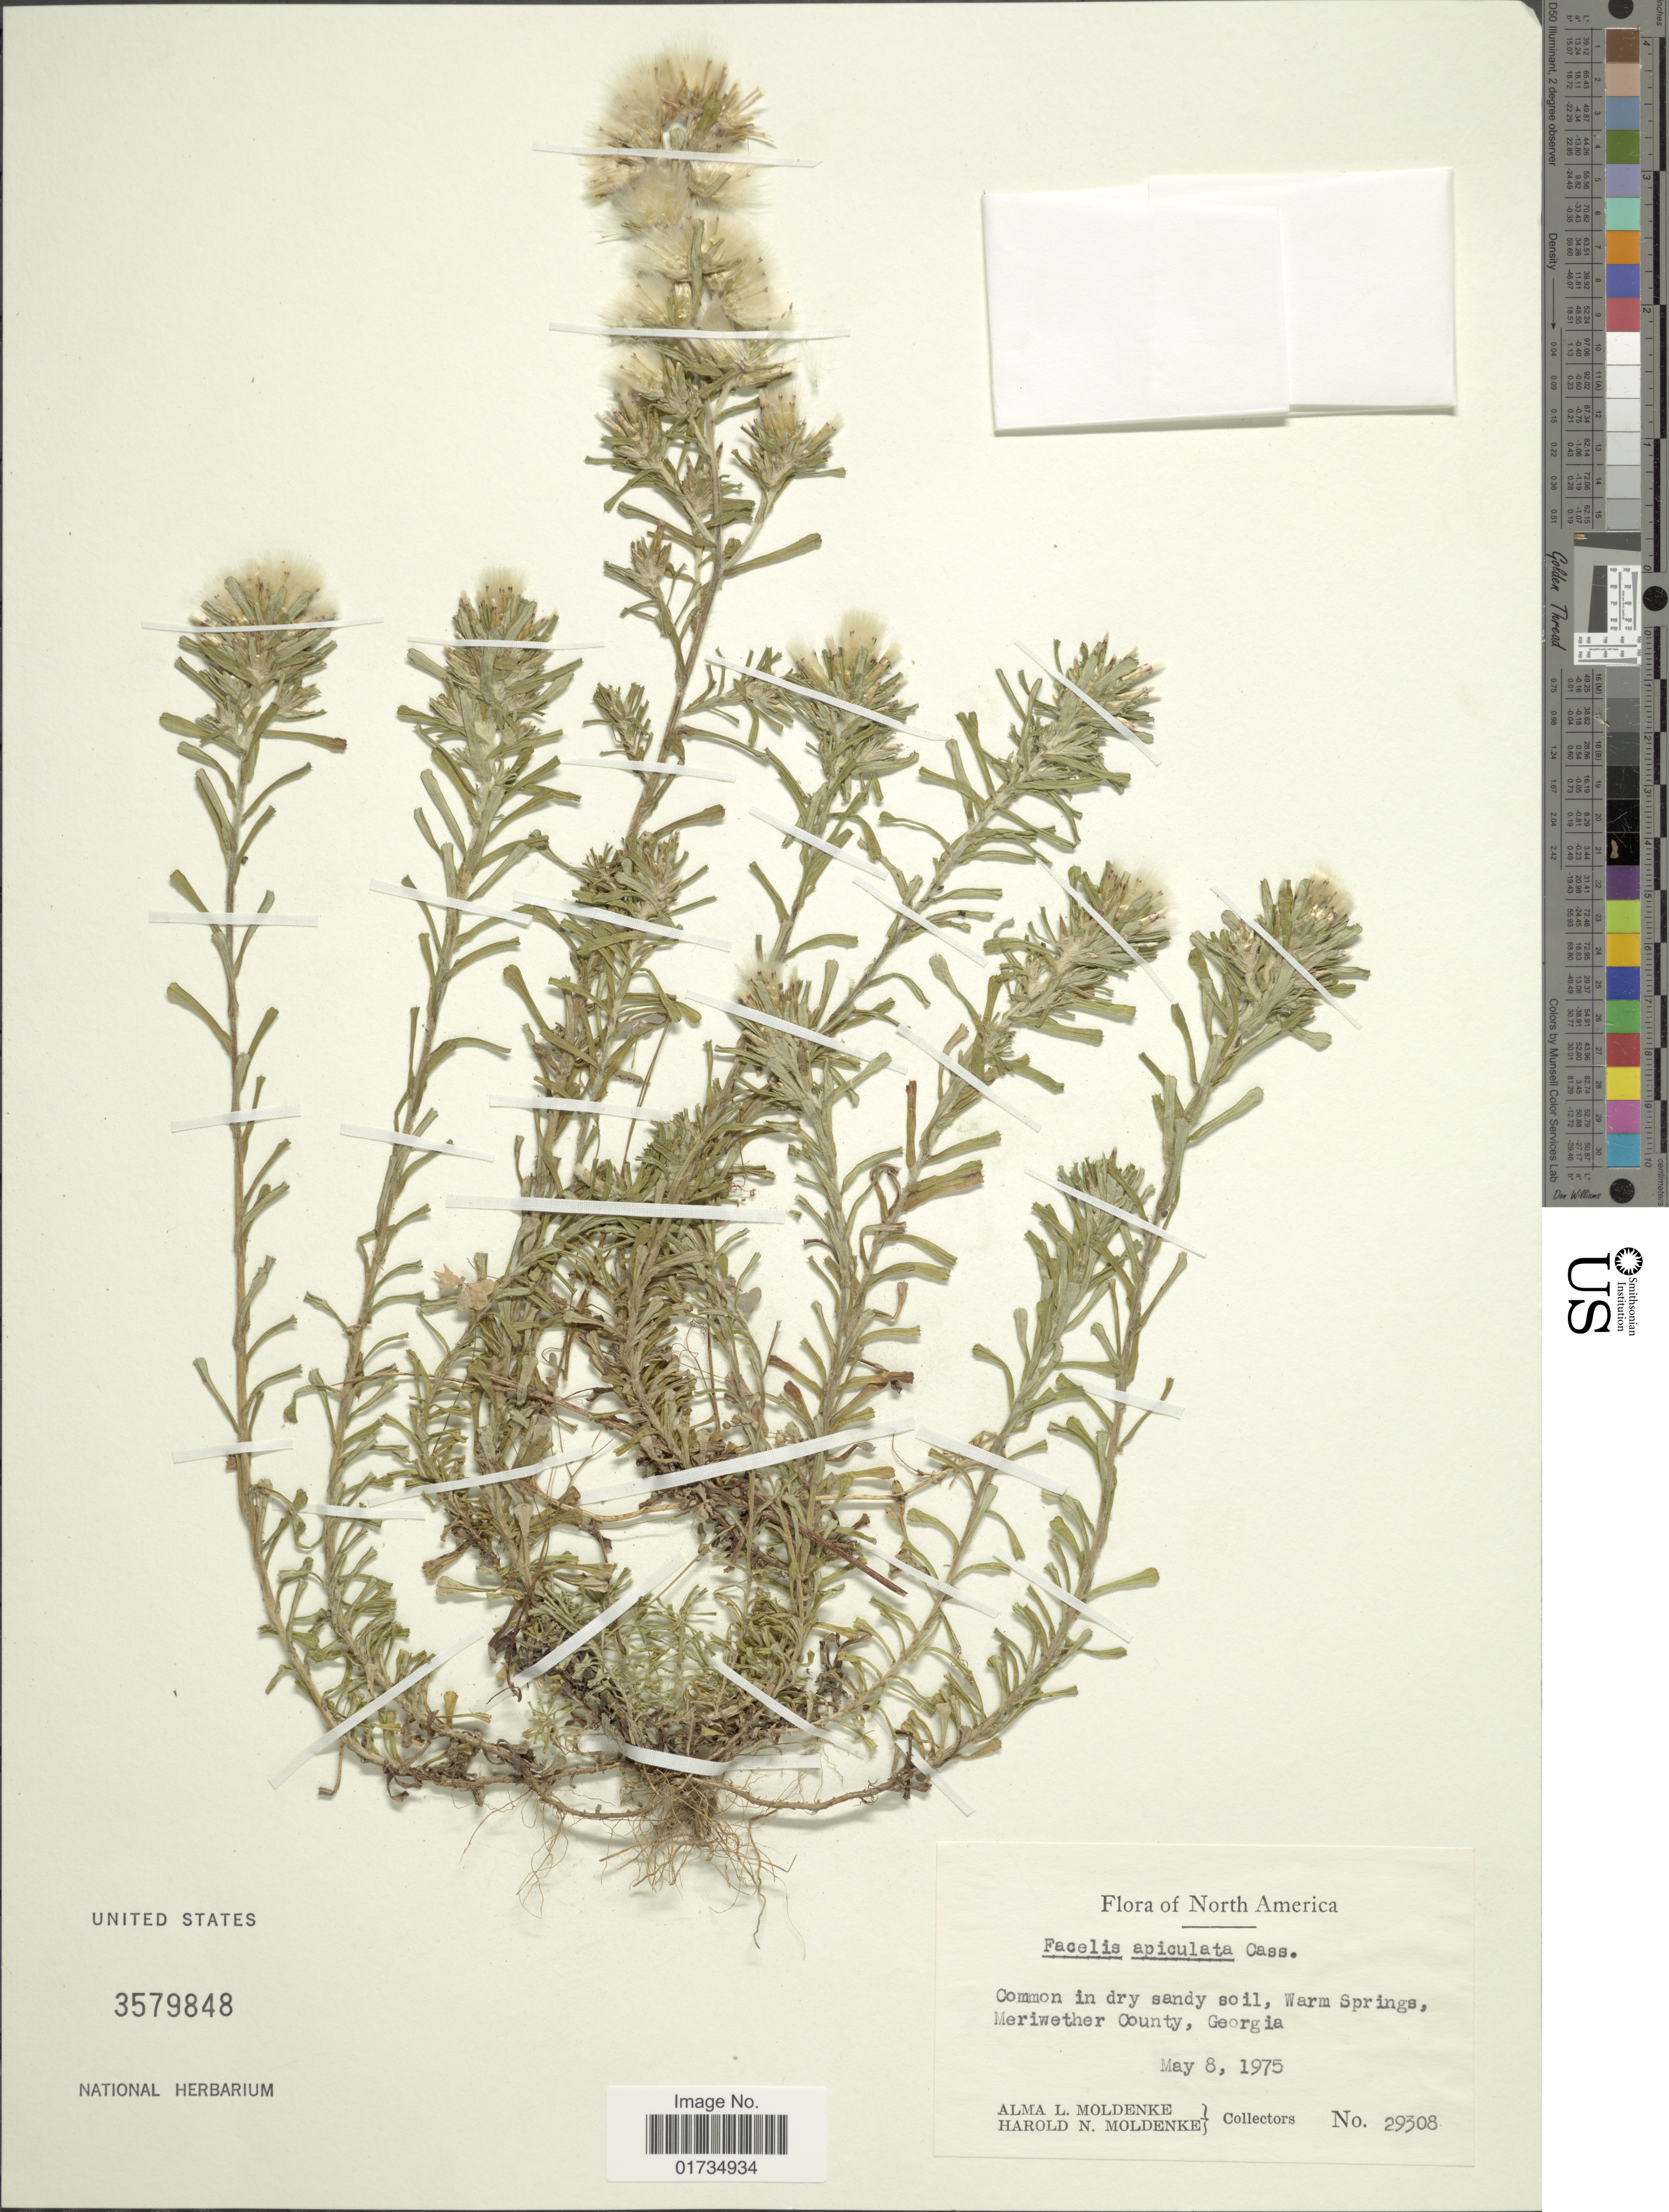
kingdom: Plantae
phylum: Tracheophyta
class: Magnoliopsida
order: Asterales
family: Asteraceae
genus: Facelis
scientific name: Facelis apiculata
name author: Cass.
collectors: A. L. Moldenke & H. N. Moldenke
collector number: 29308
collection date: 1975-05-08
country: United States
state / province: Georgia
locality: North America. Common in dry sandy soil, Warm Springs, Meriwether County, Georgia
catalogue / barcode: US 3579848